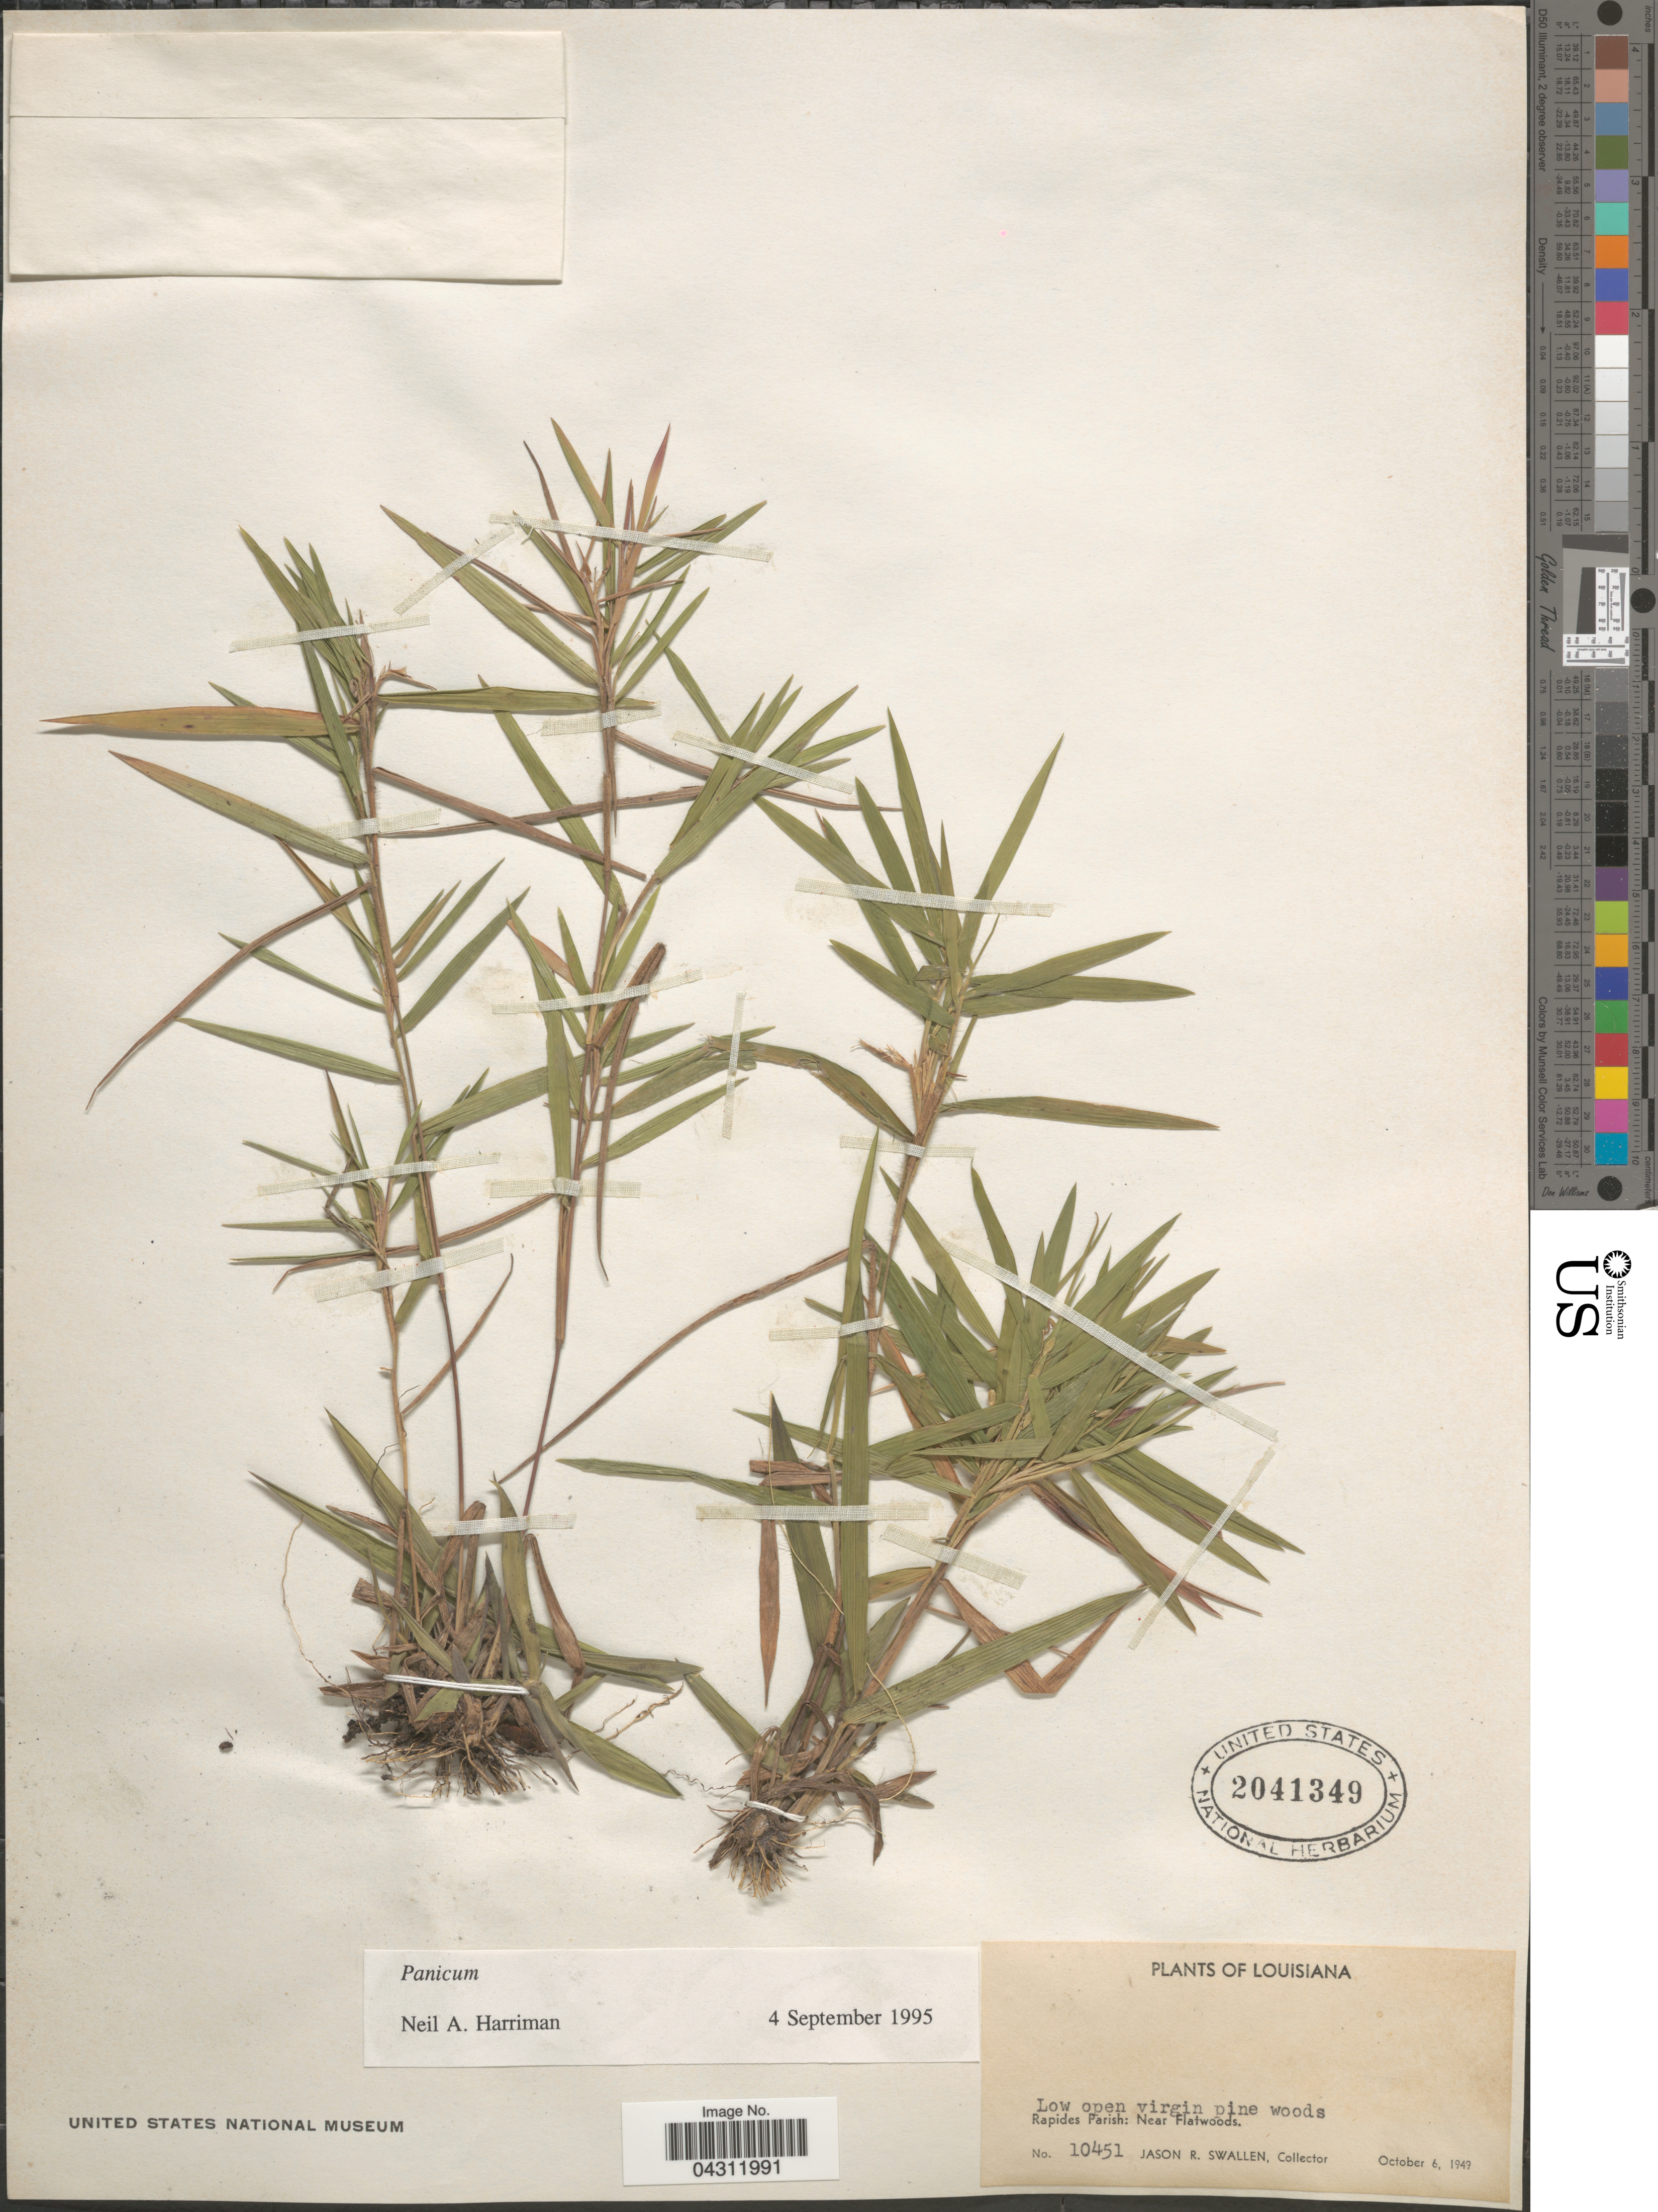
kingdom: Plantae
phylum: Tracheophyta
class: Liliopsida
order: Poales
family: Poaceae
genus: Panicum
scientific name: Panicum sp.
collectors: J. R. Swallen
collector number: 10451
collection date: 1949-10-06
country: United States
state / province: Louisiana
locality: Low open virgin pine woods. Rapides Parish: Near Flatwoods.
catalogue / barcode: US 2041349